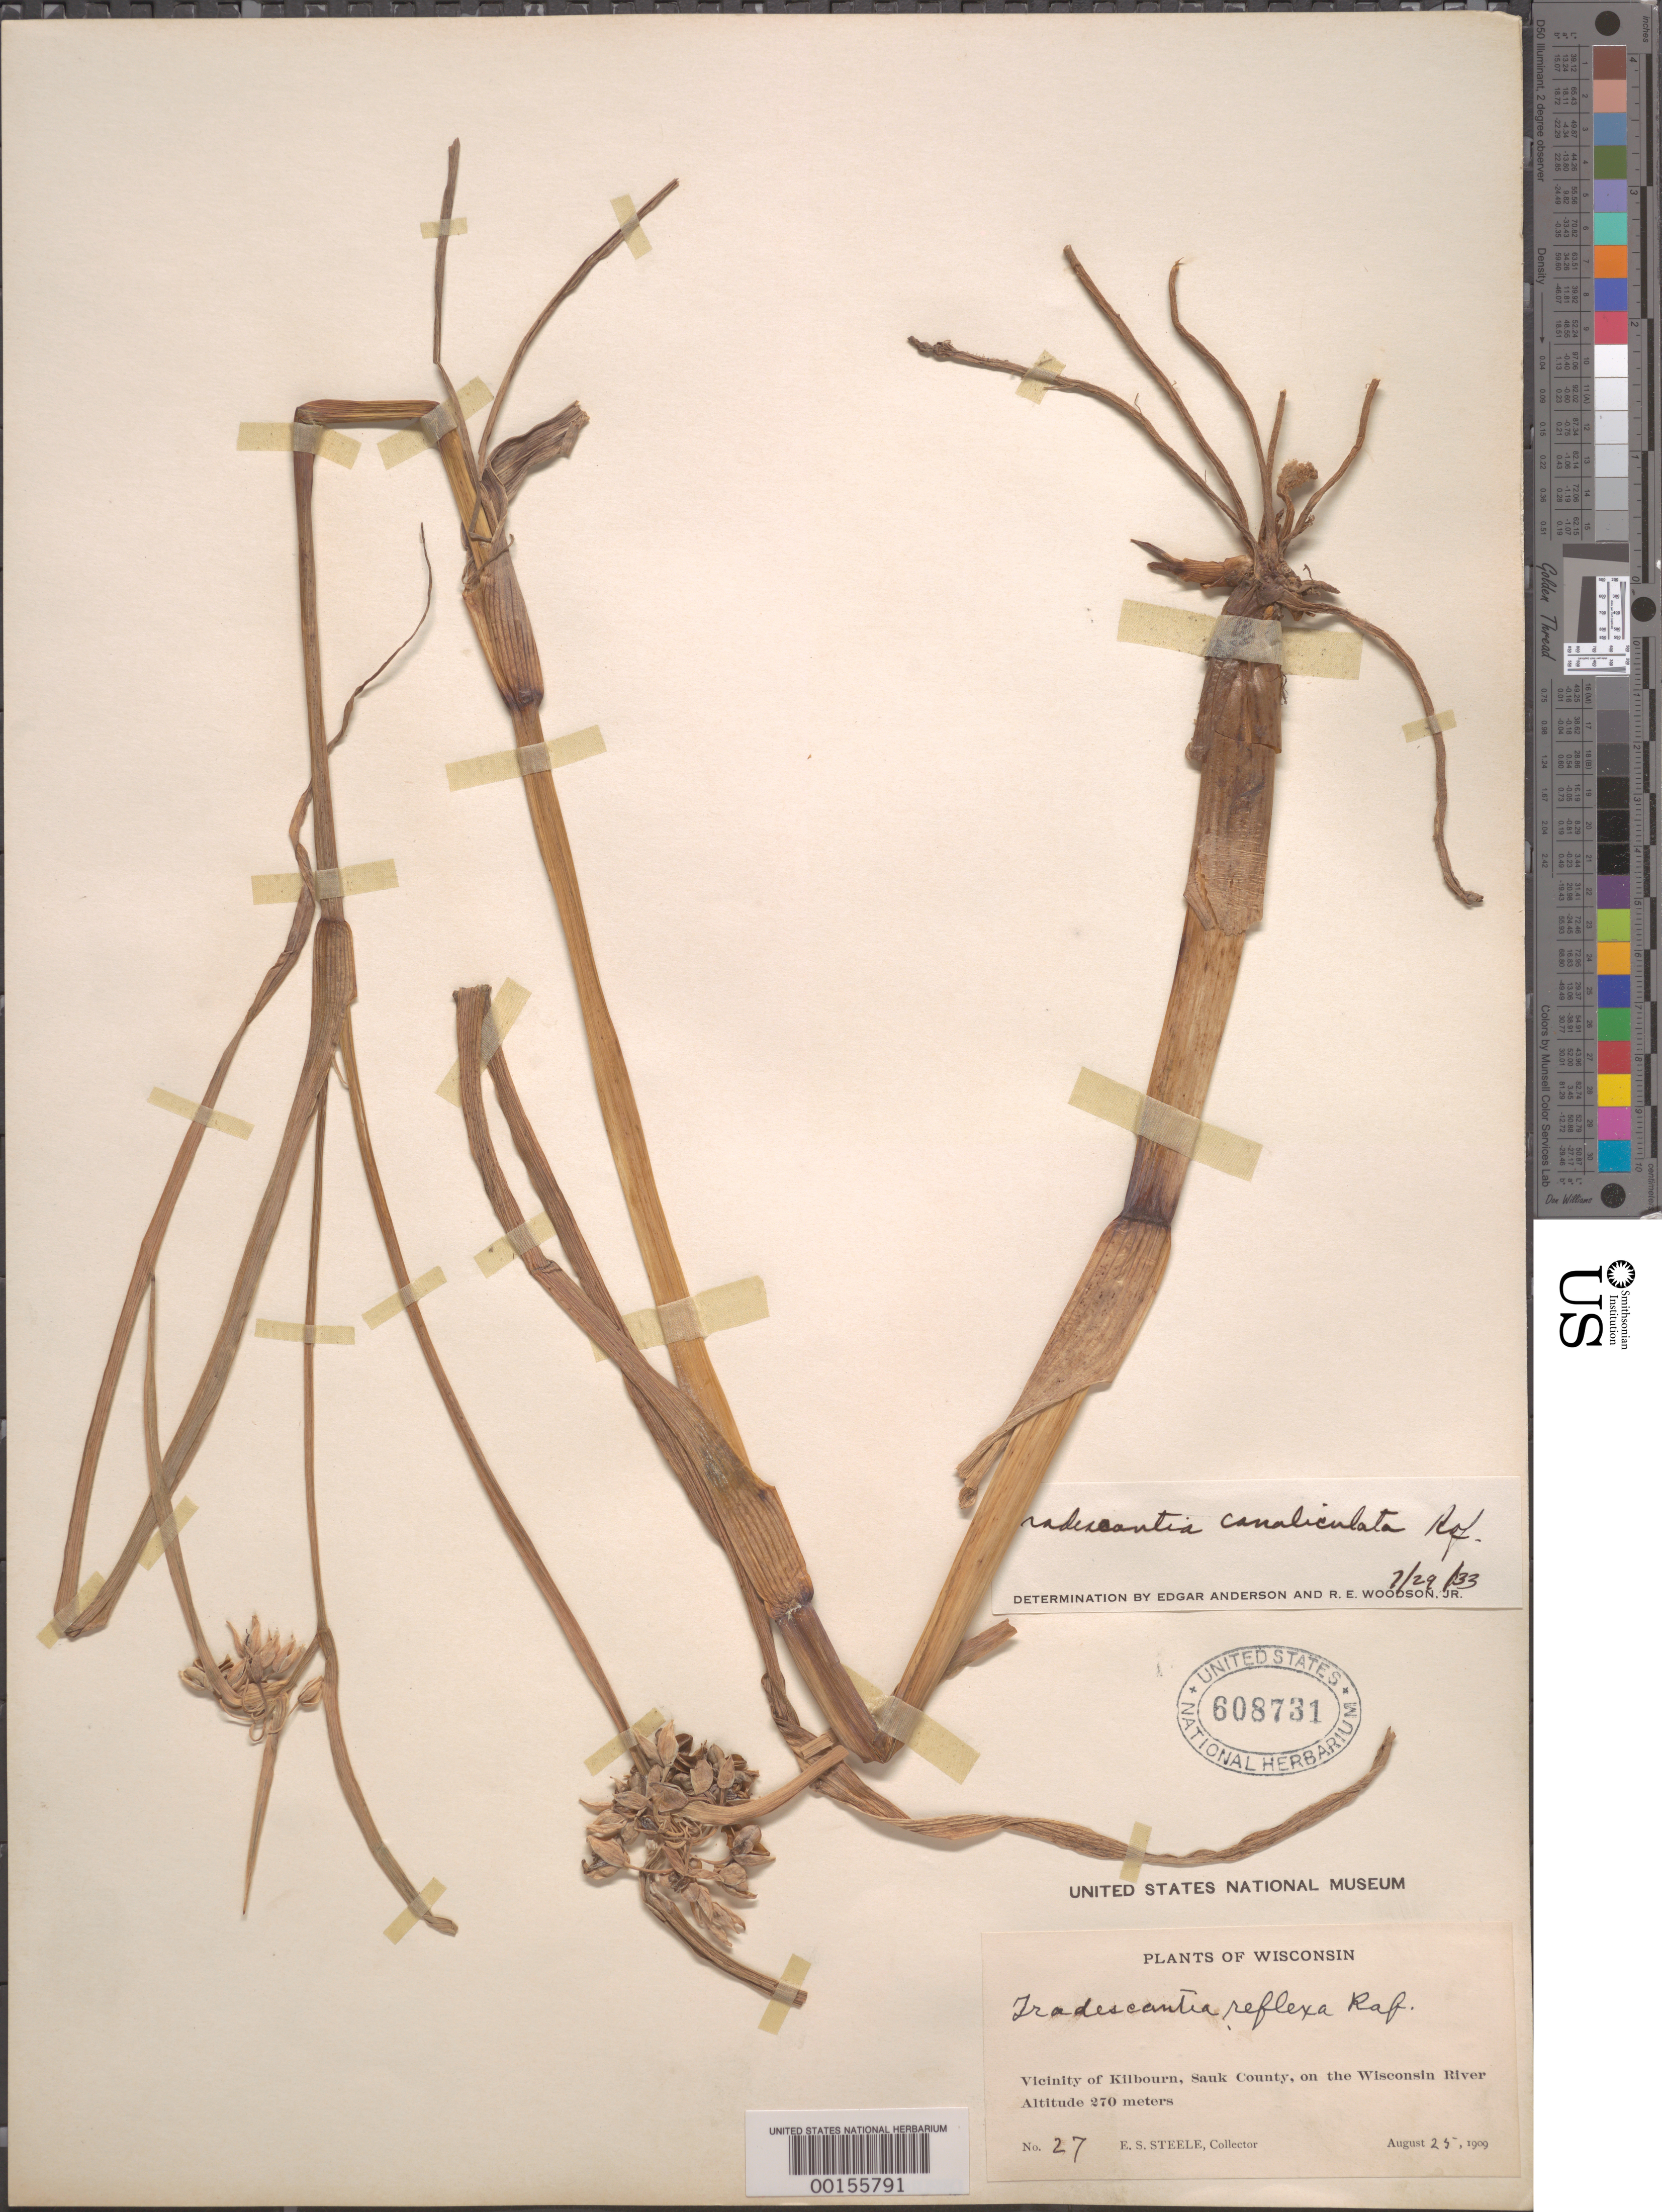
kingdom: Plantae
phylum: Tracheophyta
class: Liliopsida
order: Commelinales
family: Commelinaceae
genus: Tradescantia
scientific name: Tradescantia ohiensis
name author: Raf.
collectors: E. Steele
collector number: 27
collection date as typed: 25 Aug 1909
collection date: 1909-08-25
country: United States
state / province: Wisconsin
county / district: Sauk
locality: Kilbourn, on wisconsin river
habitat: Riverbank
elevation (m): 270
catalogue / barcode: US 608731